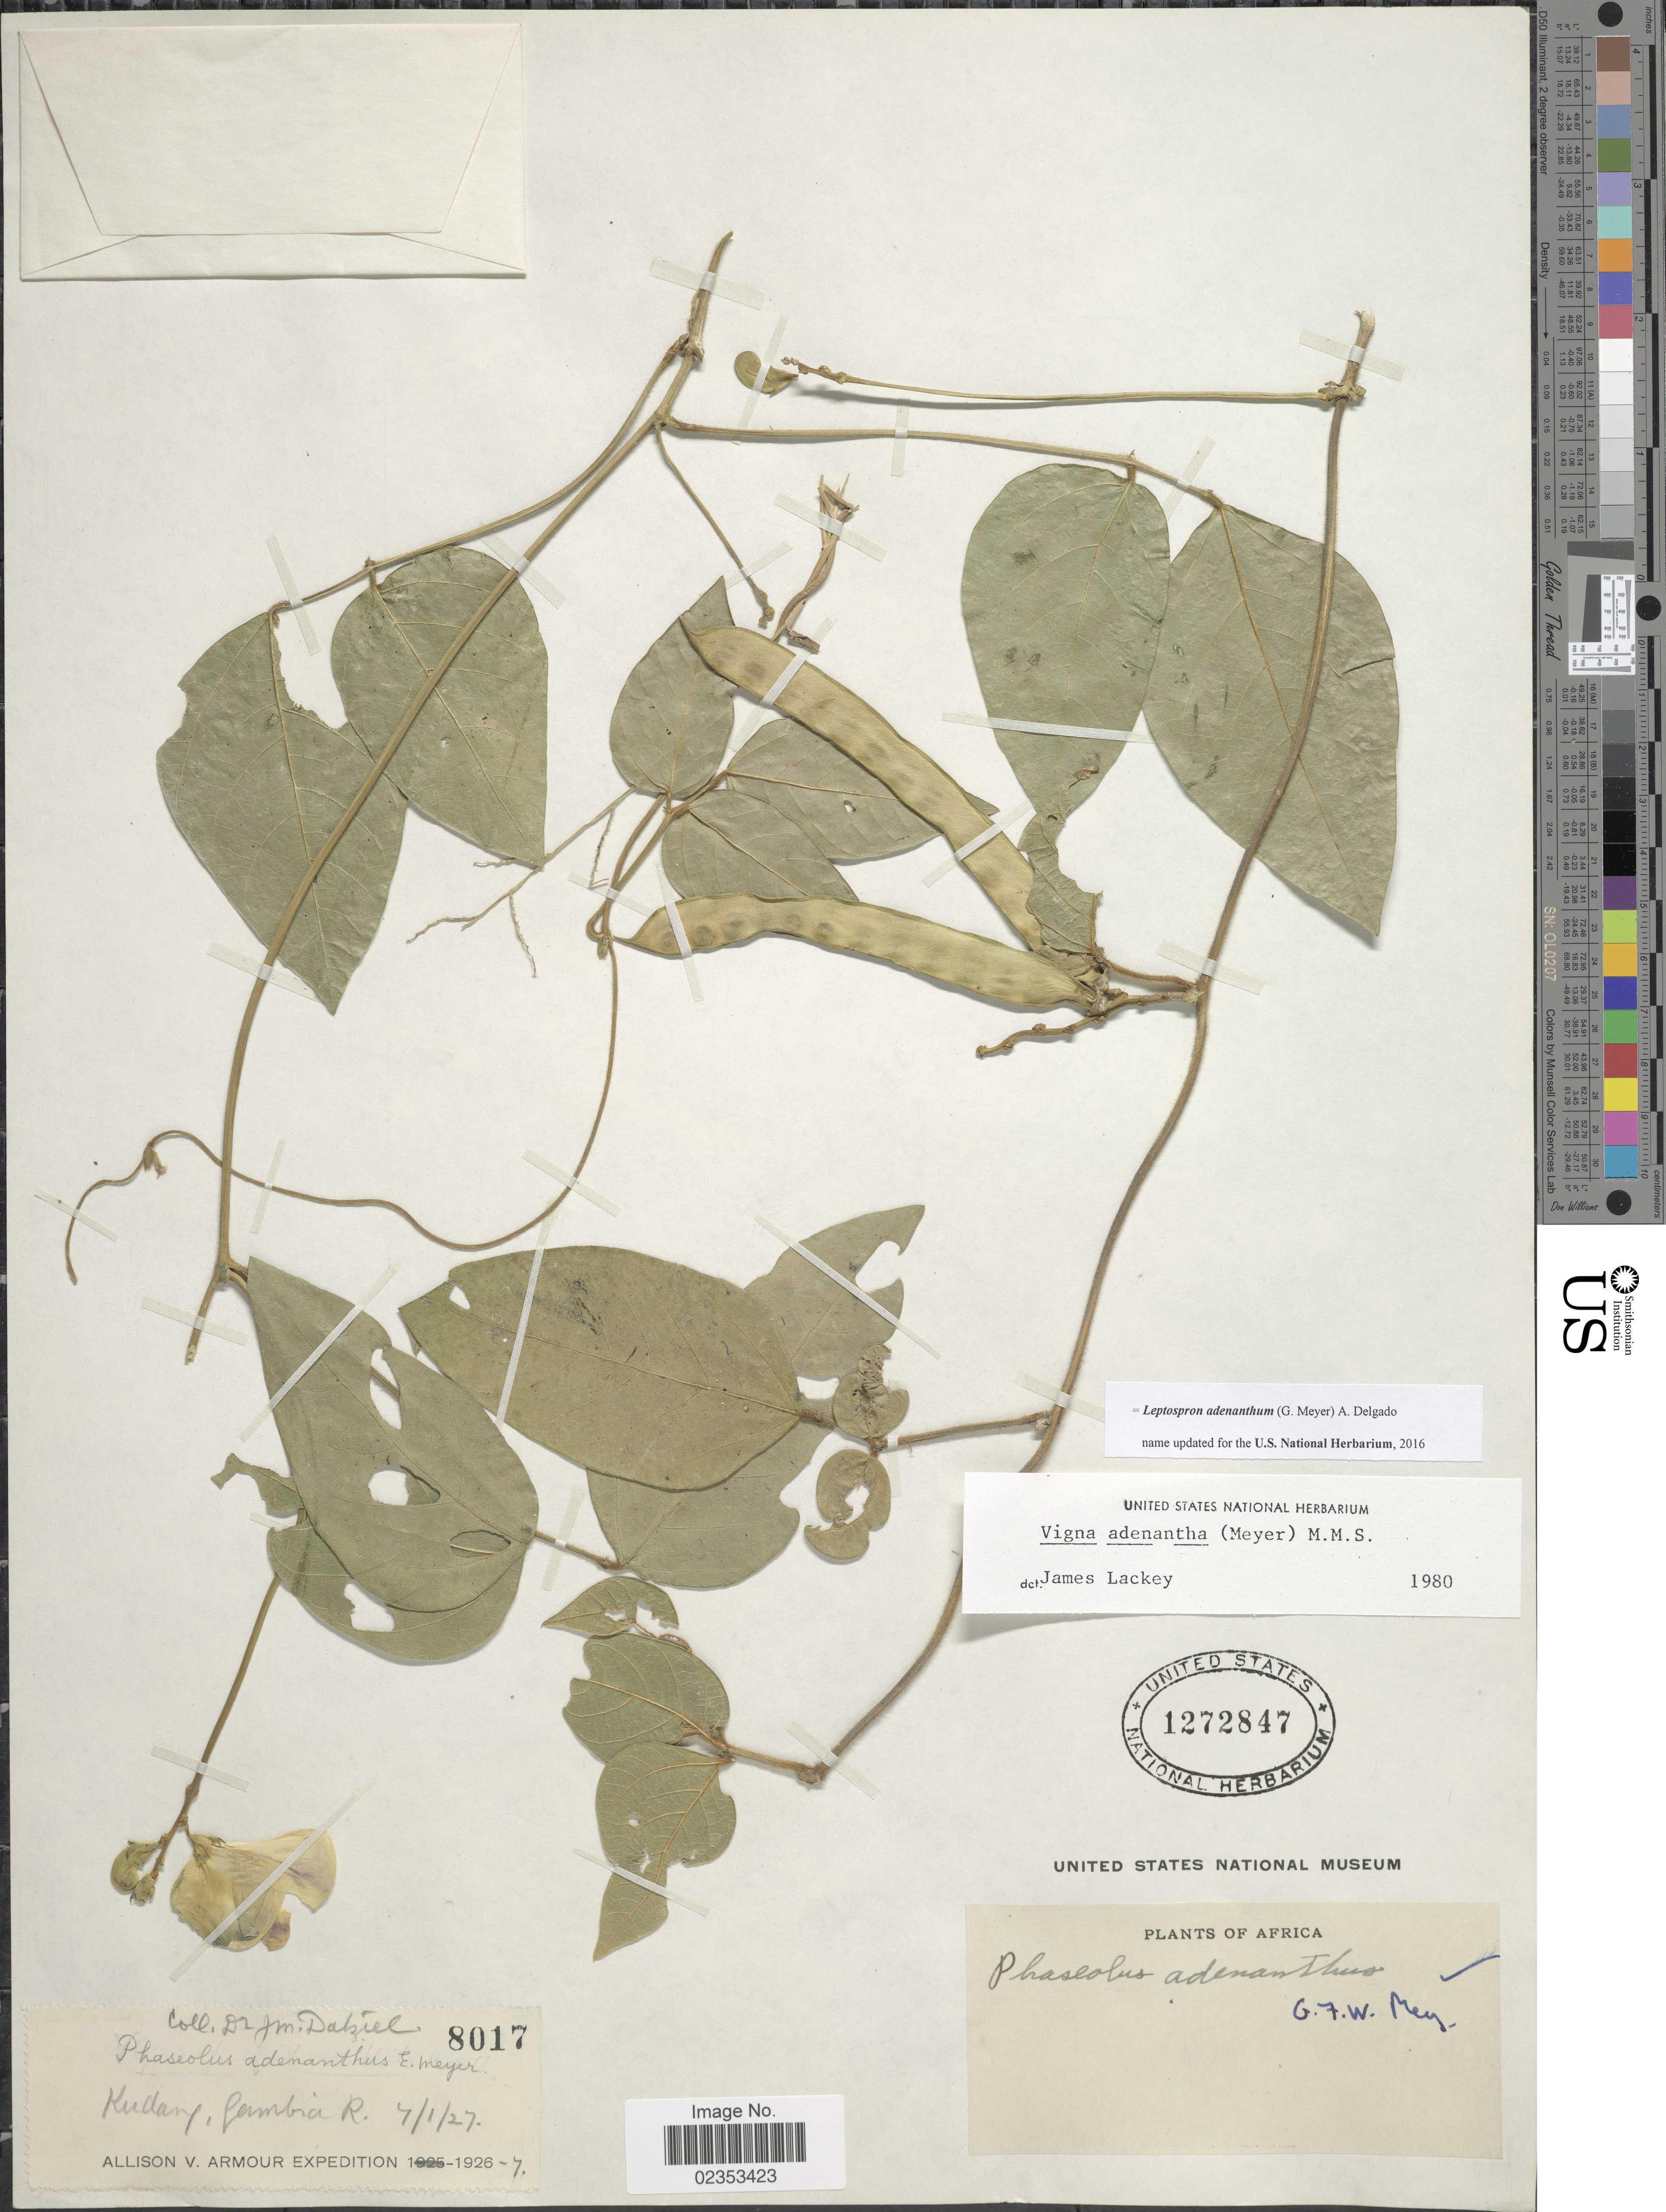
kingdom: Plantae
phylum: Tracheophyta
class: Magnoliopsida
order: Fabales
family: Fabaceae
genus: Leptospron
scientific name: Leptospron sp.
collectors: J. Dalziel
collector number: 8017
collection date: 1927-01-07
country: Gambia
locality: Africa, Kudany, Gambia R.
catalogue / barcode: US 1272847